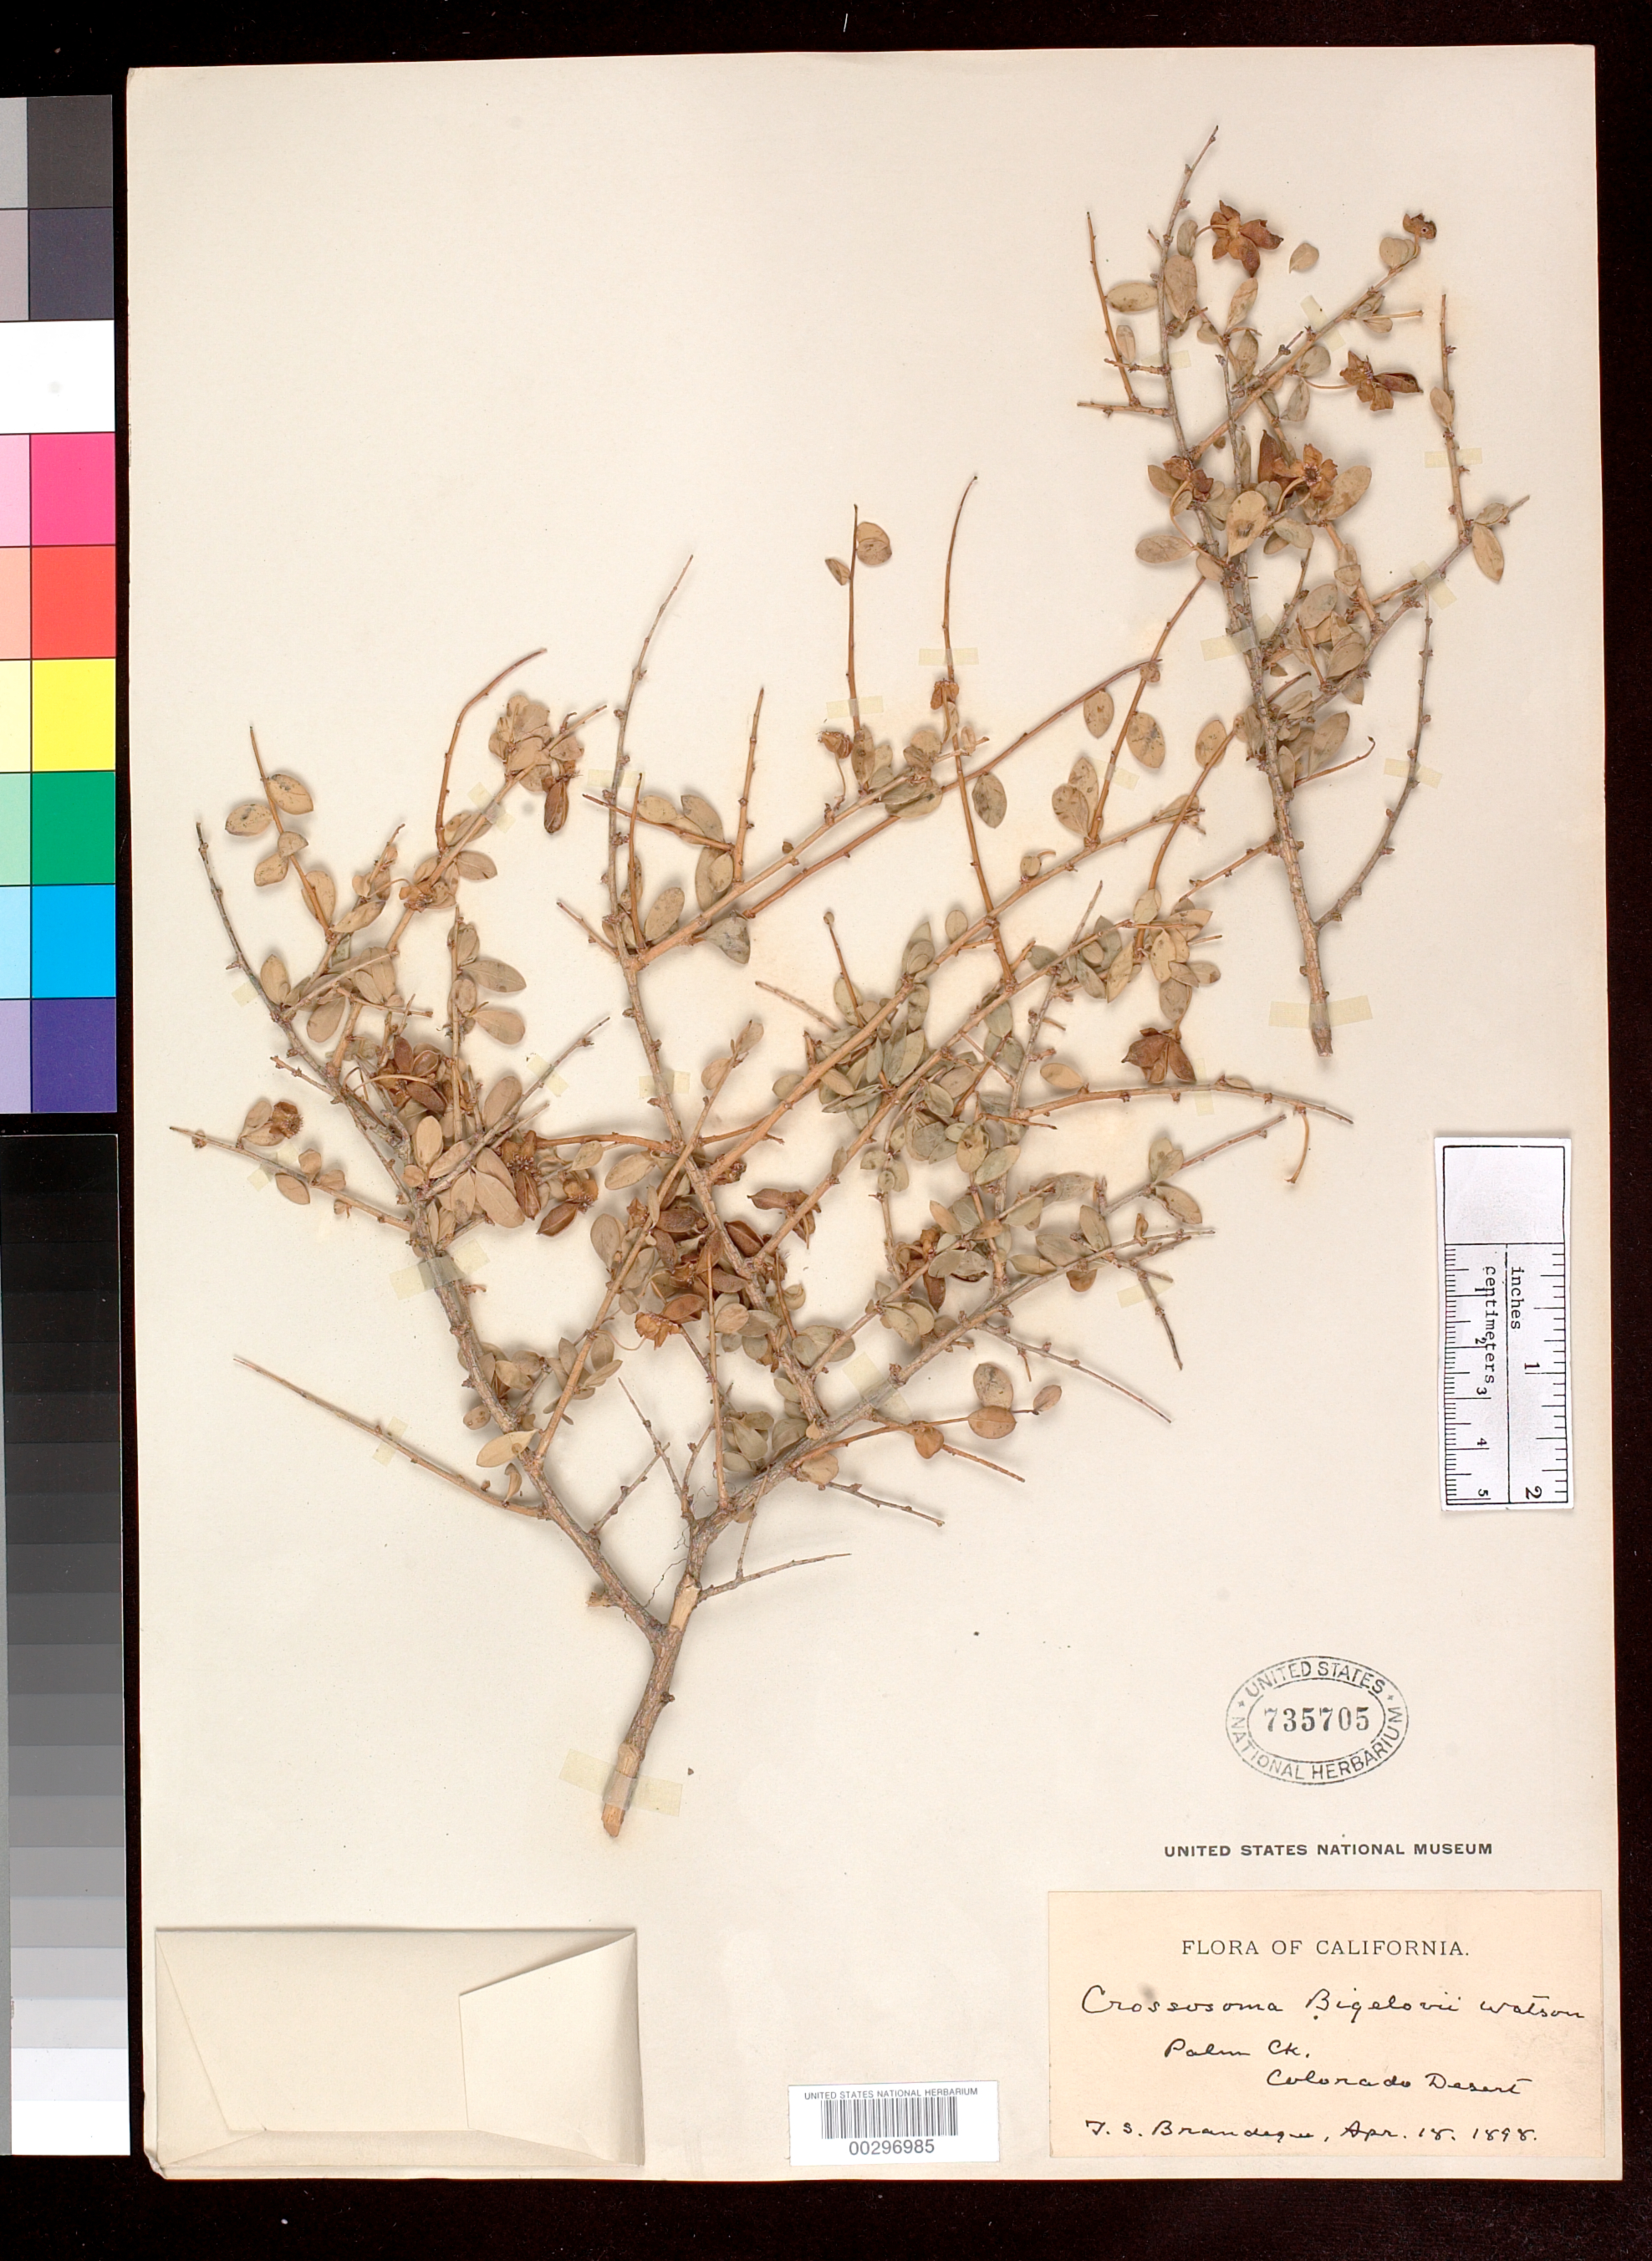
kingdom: Plantae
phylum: Tracheophyta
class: Magnoliopsida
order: Crossosomatales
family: Crossosomataceae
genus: Crossosoma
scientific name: Crossosoma bigelovii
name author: S. Watson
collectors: T. S. Brandegee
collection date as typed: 18 Apr 1898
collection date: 1898-04-18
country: United States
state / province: California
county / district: Riverside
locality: Colorado Desert, palm creek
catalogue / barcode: US 735705